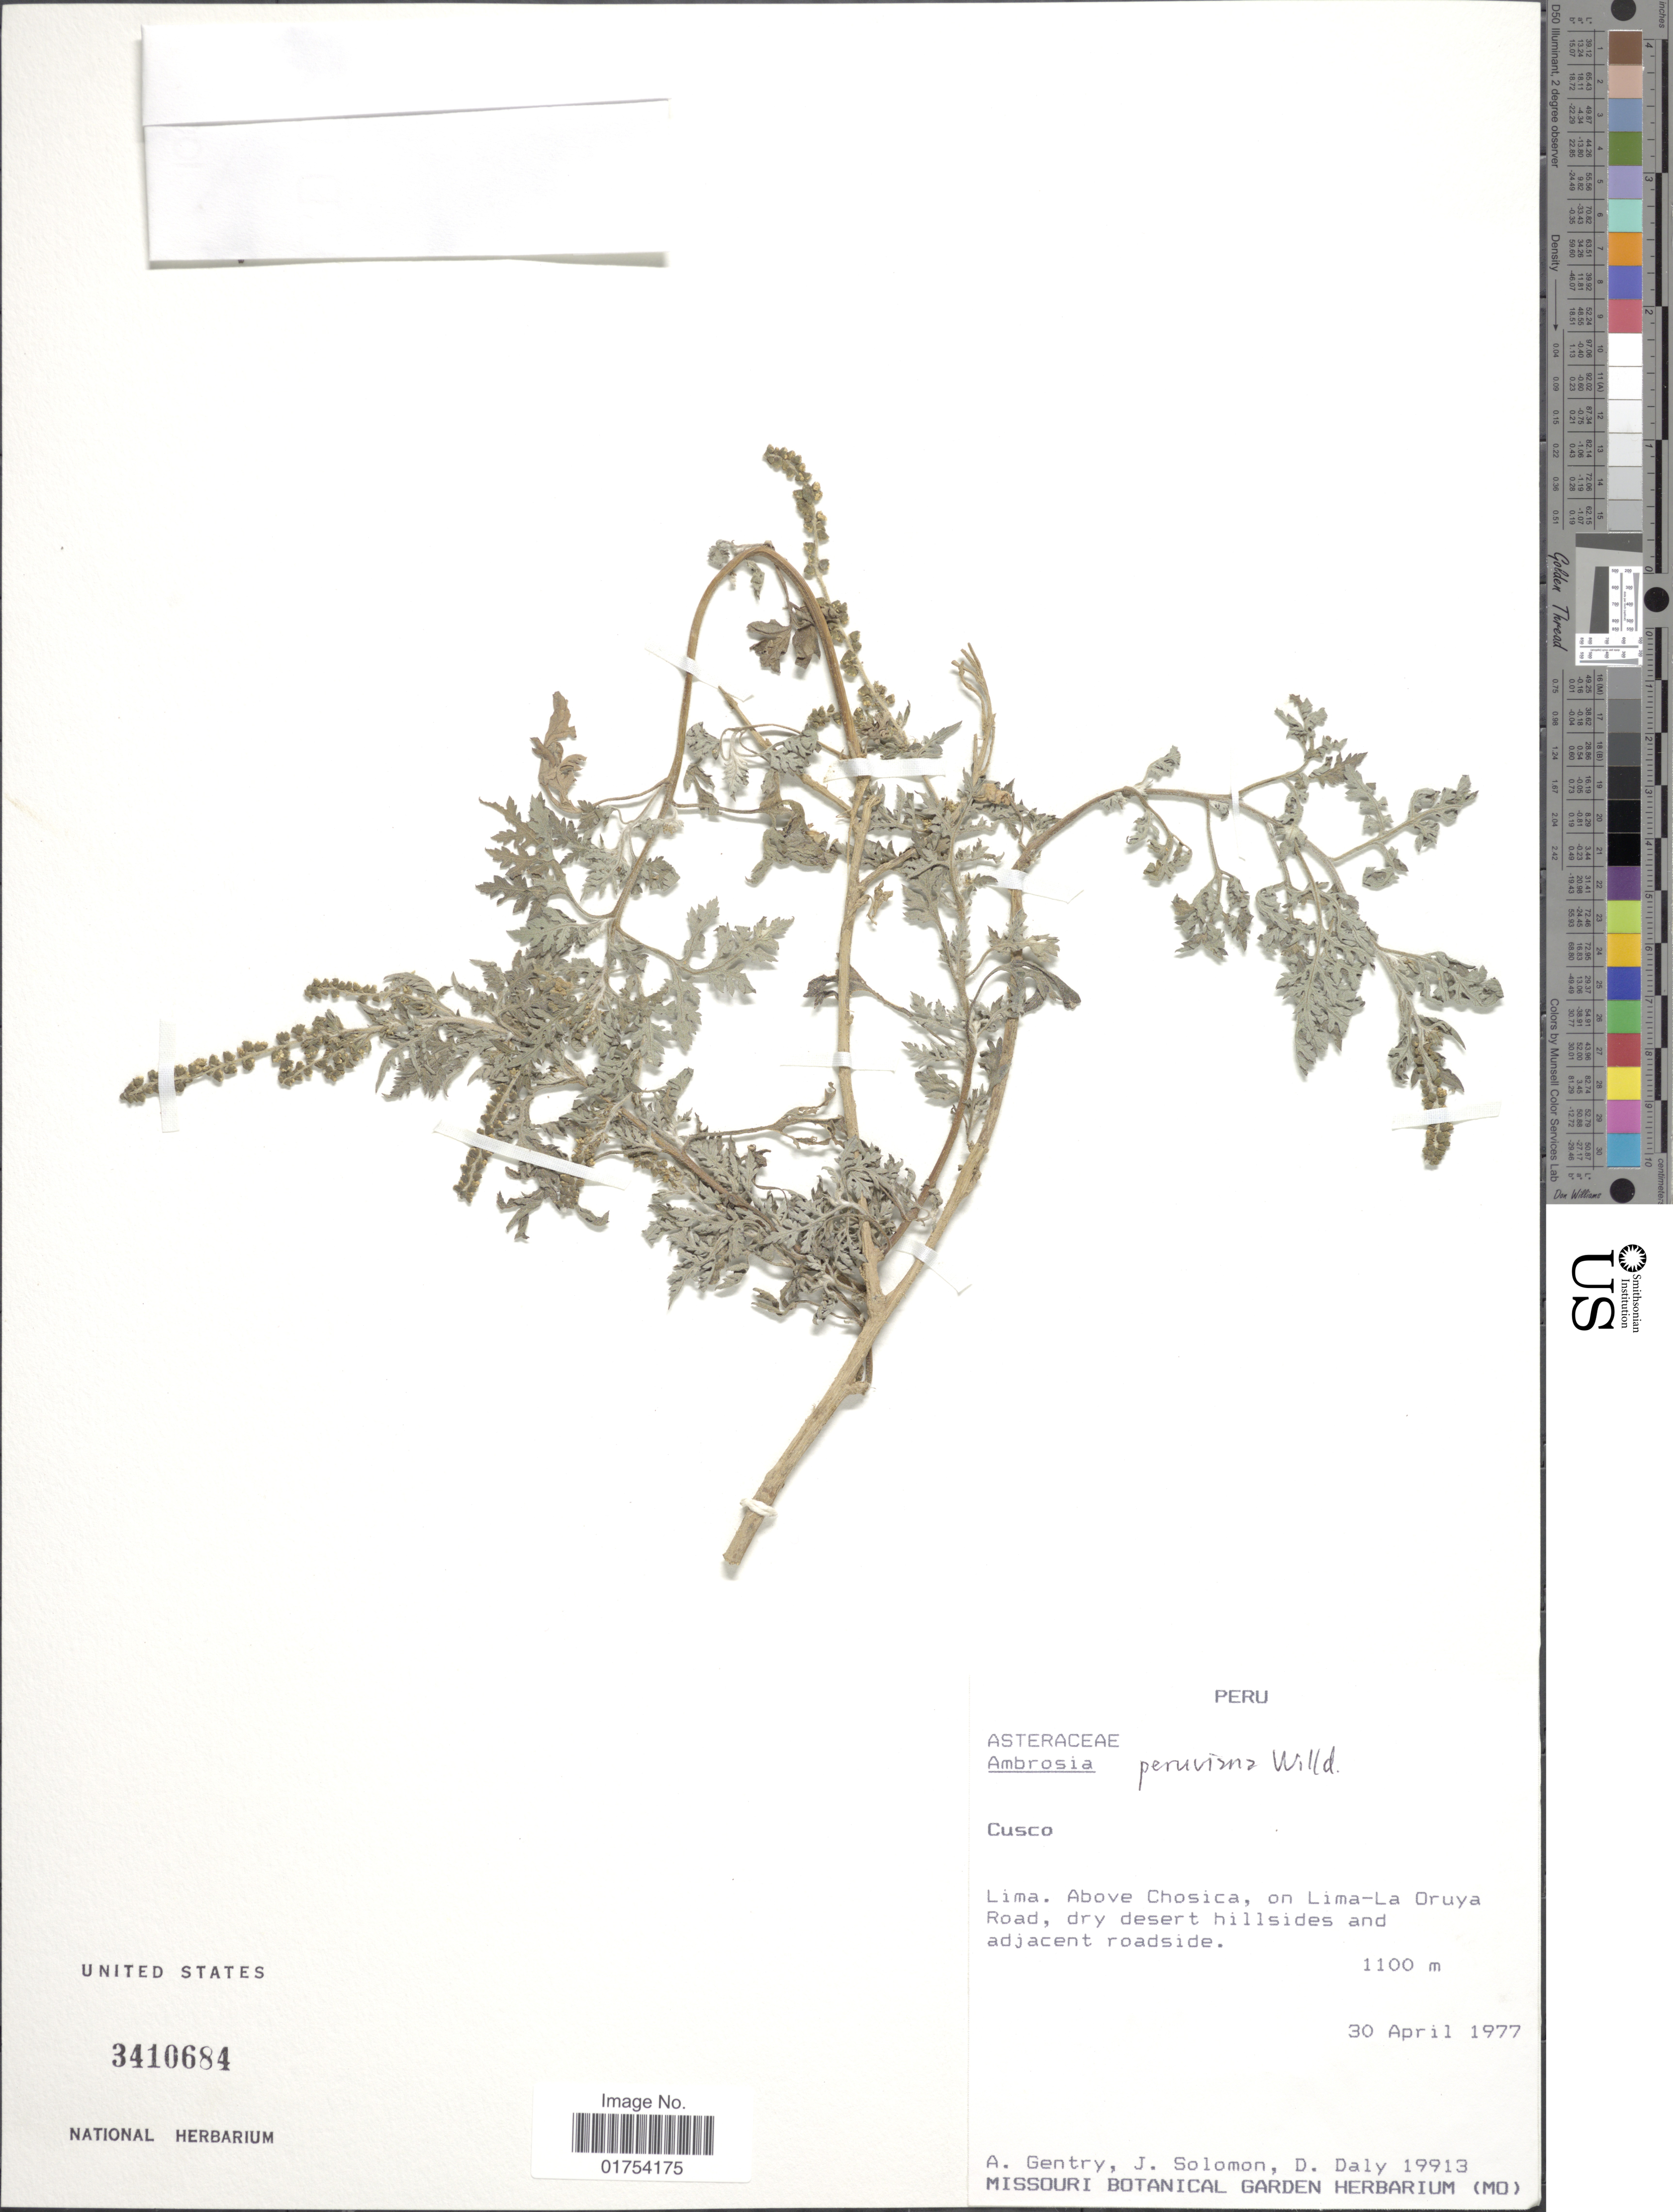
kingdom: Plantae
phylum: Tracheophyta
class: Magnoliopsida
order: Asterales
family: Asteraceae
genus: Ambrosia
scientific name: Ambrosia peruviana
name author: Willd.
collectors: A. H. Gentry, J. Solomon & D. C. Daly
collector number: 19913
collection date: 1977-04-30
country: Peru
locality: Cusco, Lima. Above Chosica, on Lima-La Oruya Road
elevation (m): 1100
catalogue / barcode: US 3410684